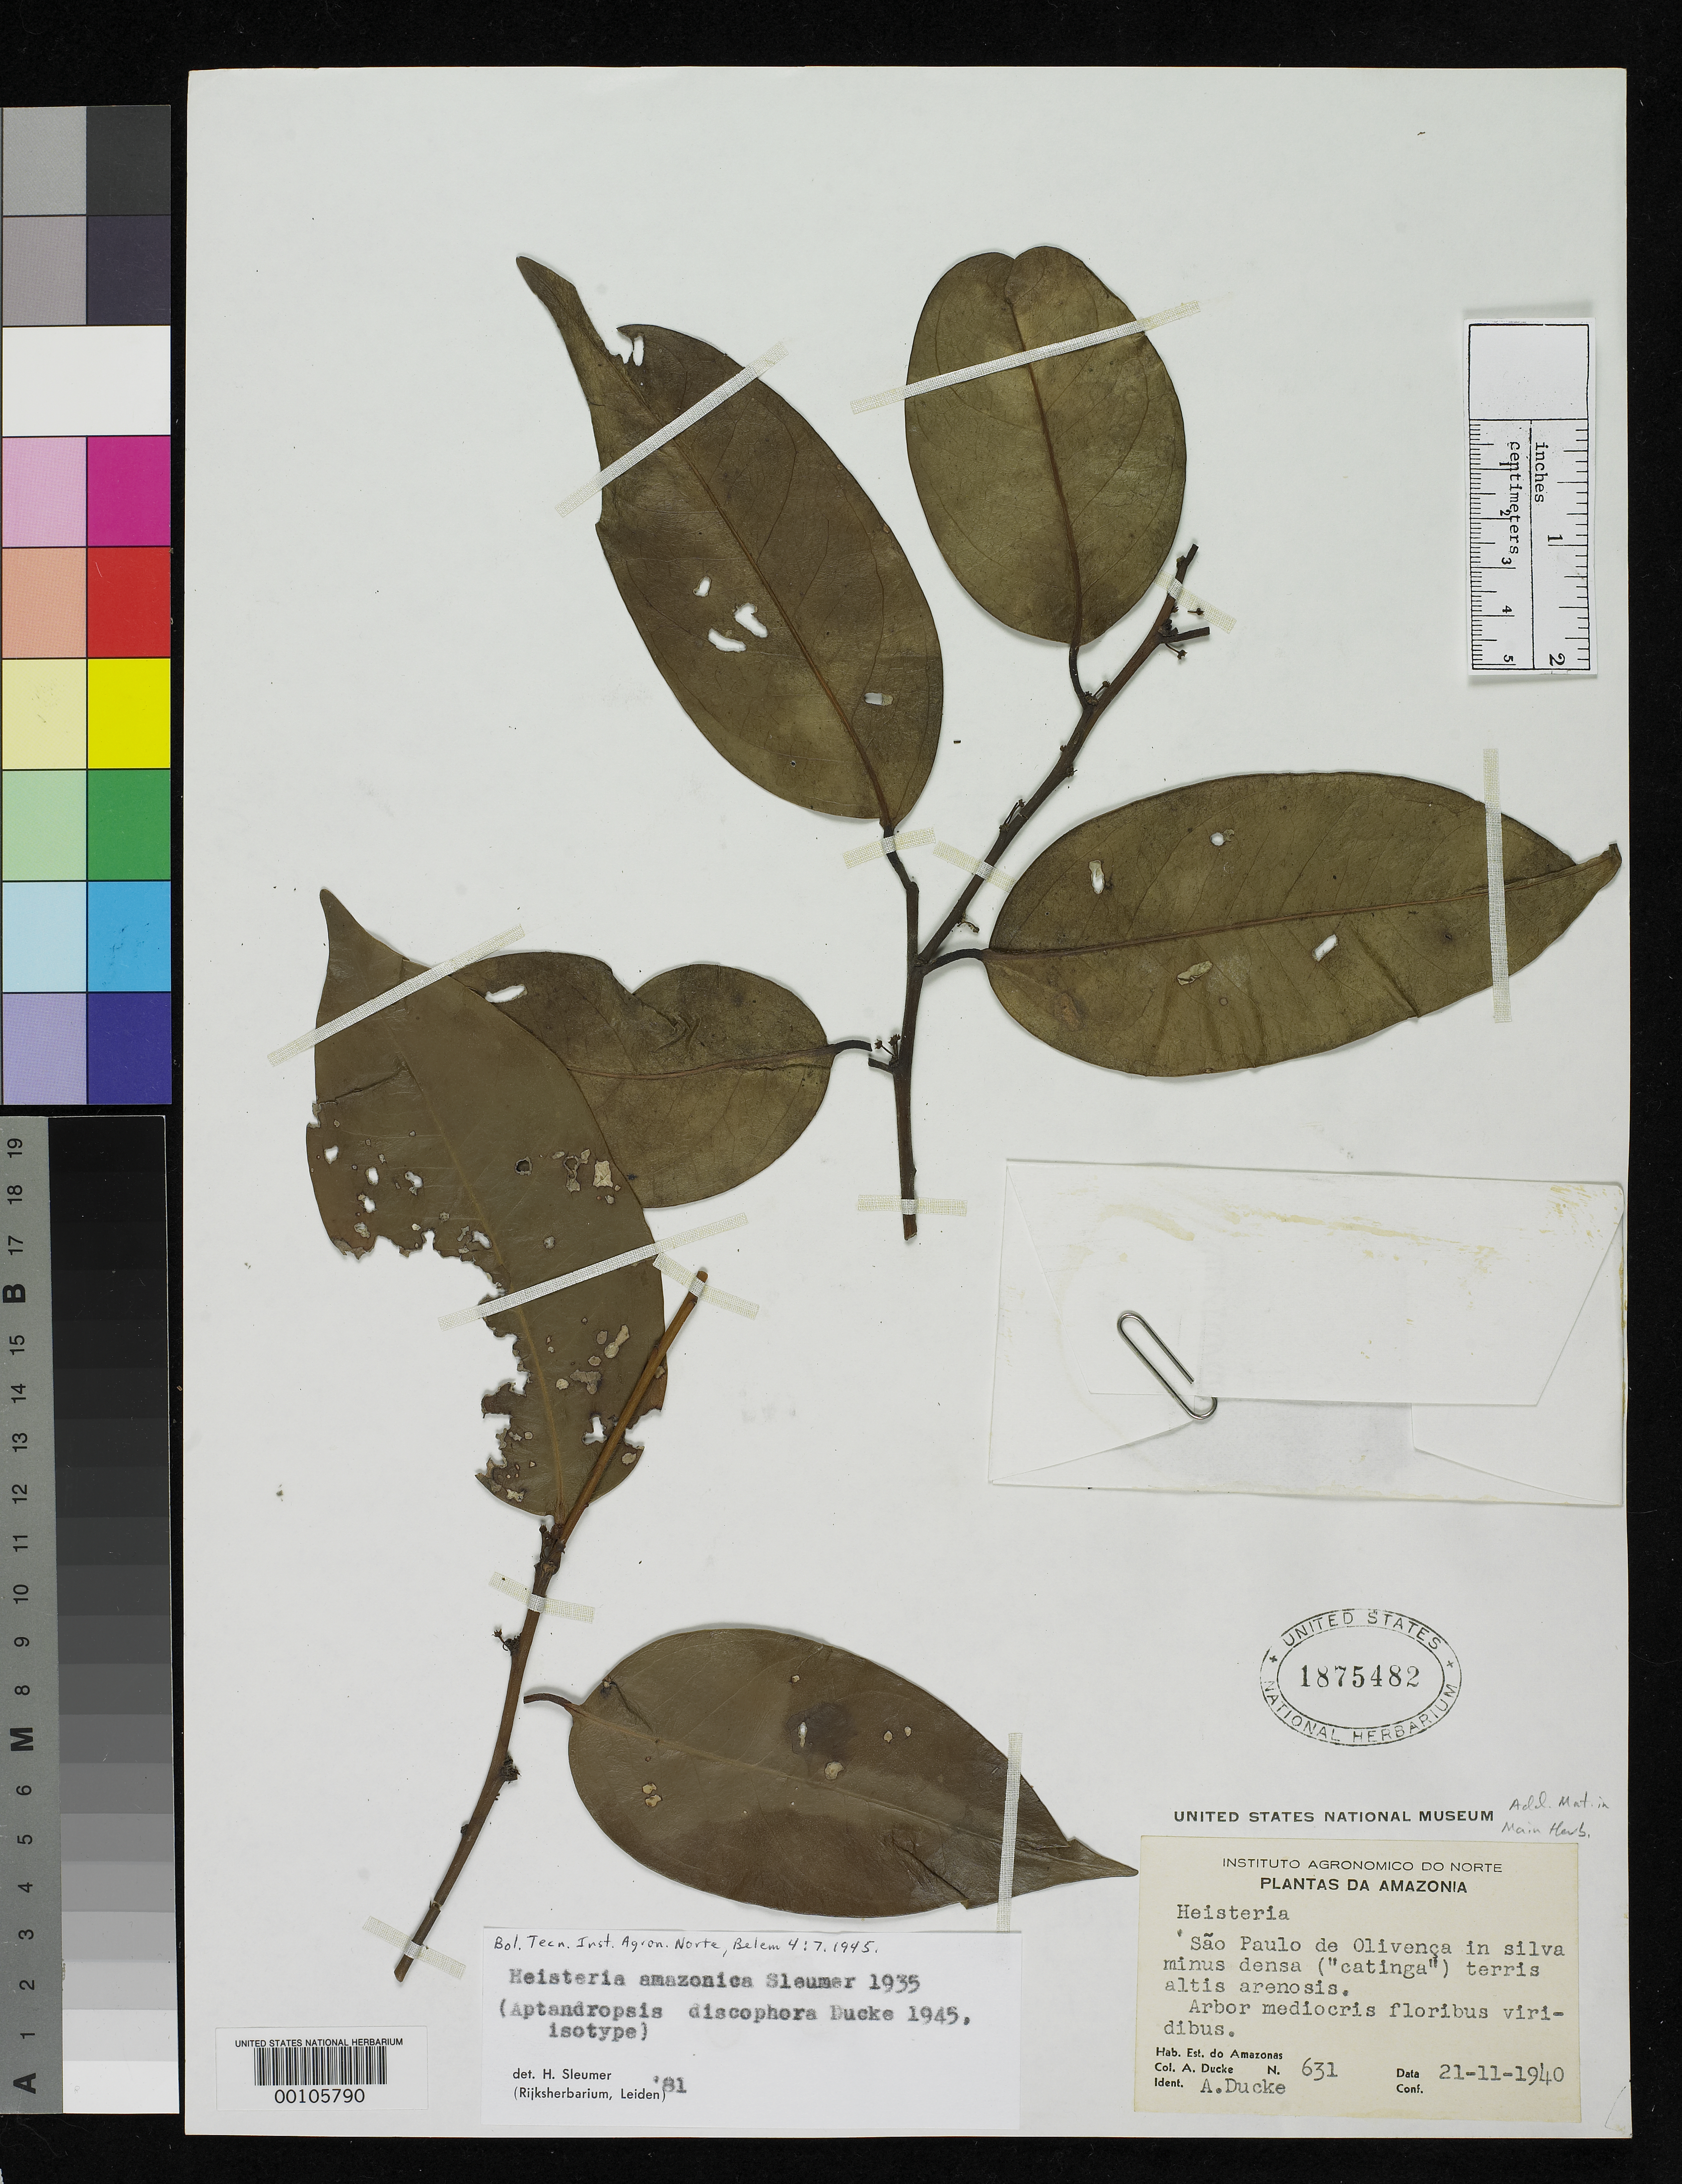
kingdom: Plantae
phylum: Tracheophyta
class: Magnoliopsida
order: Santalales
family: Erythropalaceae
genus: Aptandropsis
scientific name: Aptandropsis discophora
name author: Ducke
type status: Isotype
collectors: A. Ducke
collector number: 631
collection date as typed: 21 Nov 1940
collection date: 1940-11-21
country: Brazil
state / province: Amazonas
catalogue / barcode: US 1875482